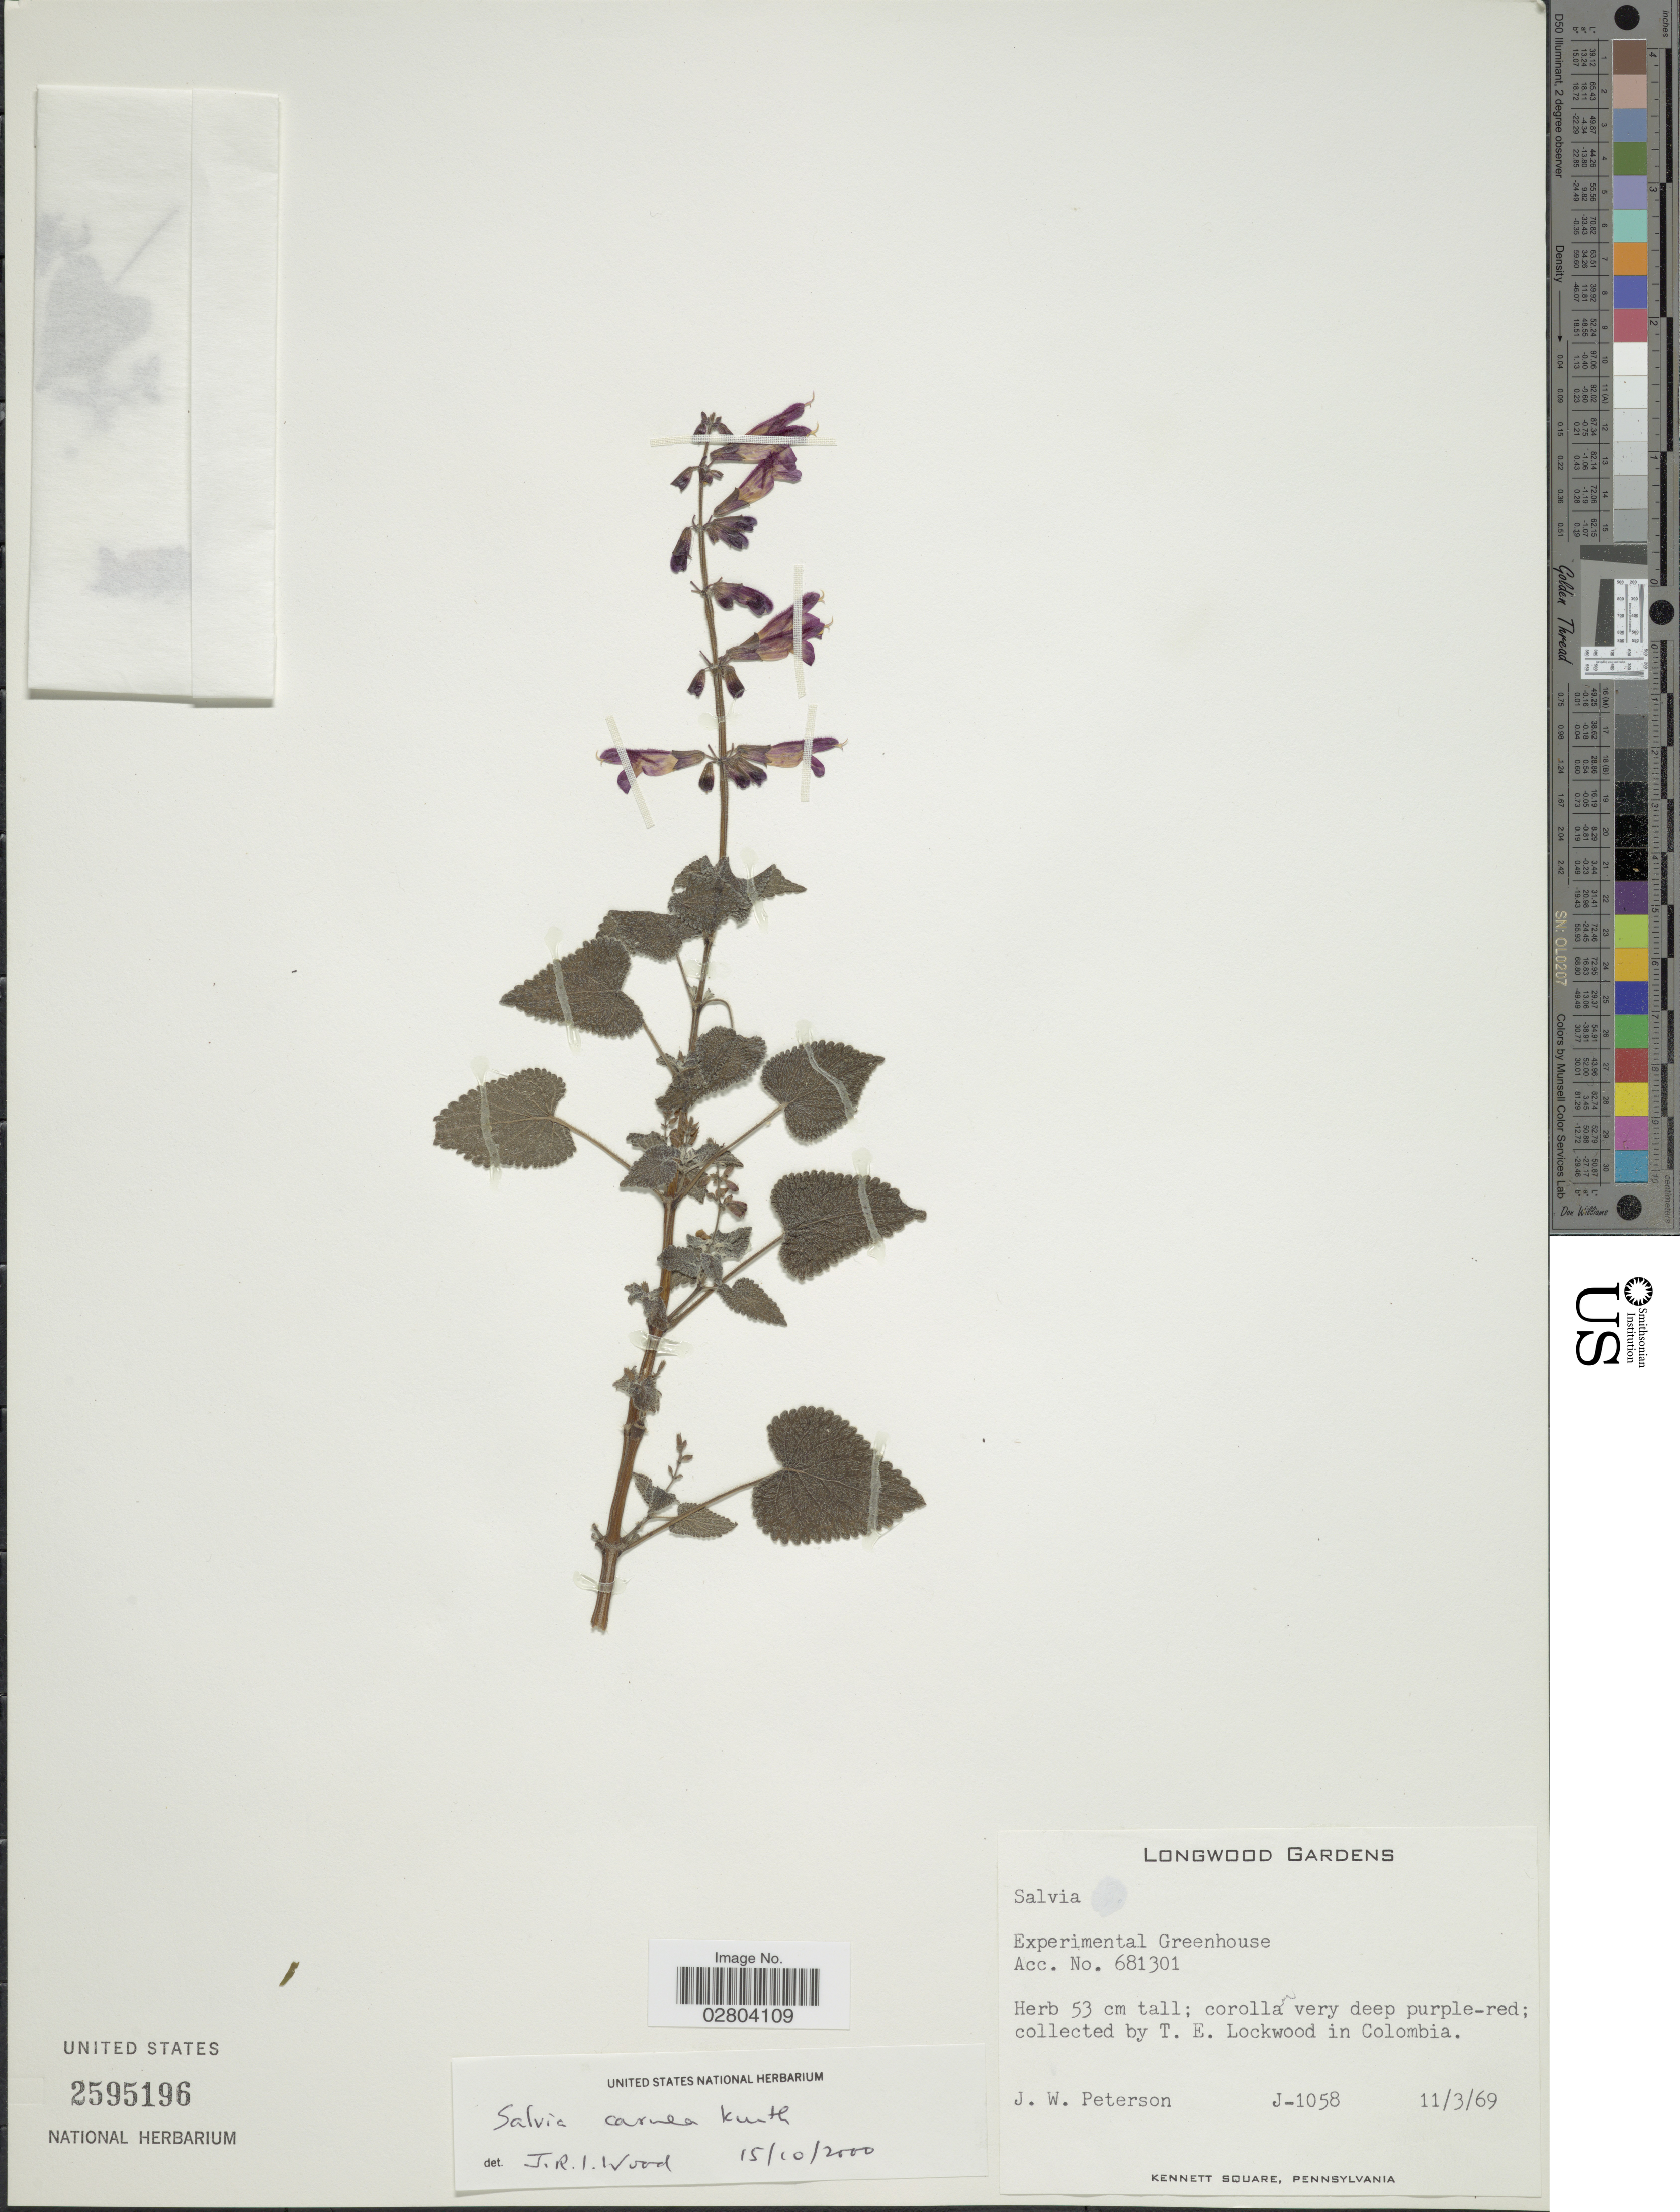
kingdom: Plantae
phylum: Tracheophyta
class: Magnoliopsida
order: Lamiales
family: Lamiaceae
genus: Salvia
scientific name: Salvia carnea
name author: Kunth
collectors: T. Lockwood & J.W. Peterson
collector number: J-1058?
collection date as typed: Transcribed d/m/y: 11/3/69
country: Colombia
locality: Longwood Gardens. Experimental Greenhouse.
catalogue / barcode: US 2595196